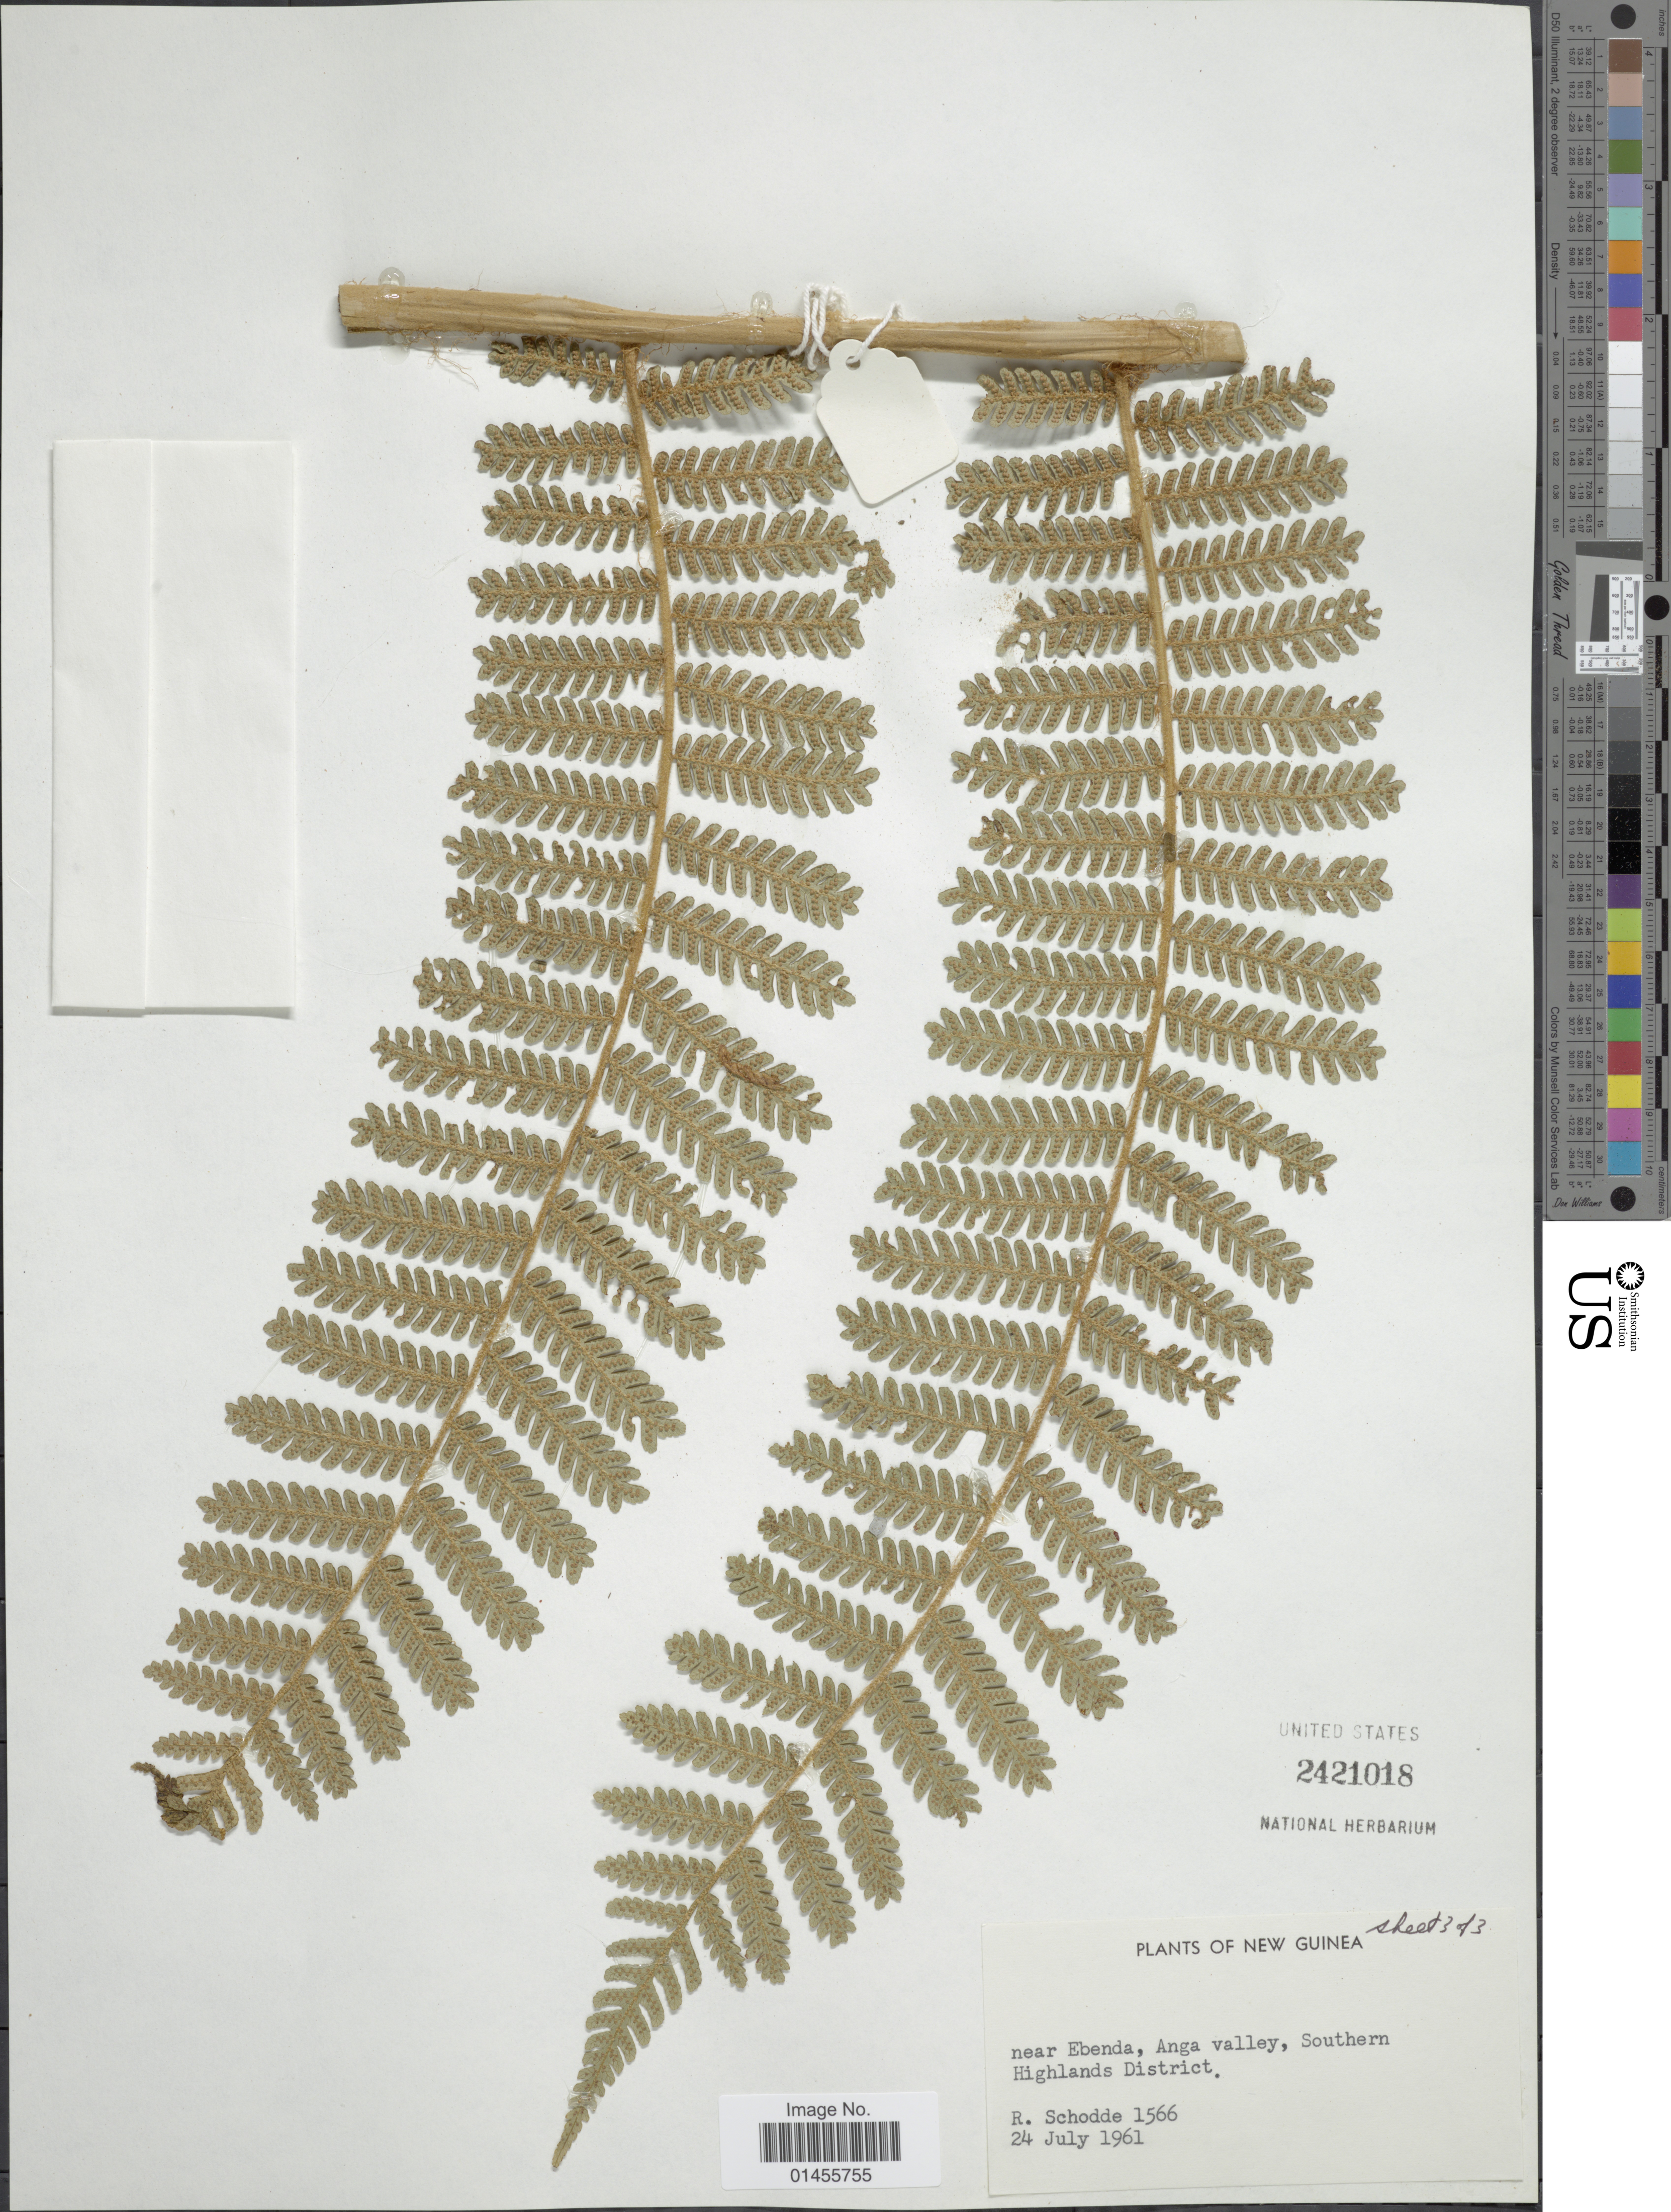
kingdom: Plantae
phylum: Tracheophyta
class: Polypodiopsida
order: Cyatheales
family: Cyatheaceae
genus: Alsophila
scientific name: Alsophila sp.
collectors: R. Schodde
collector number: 1566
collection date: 1961-07-24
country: Papua New Guinea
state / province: Southern Highlands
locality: New Guinea, near Ebenda, Anga valley, Southern Highlands District, Papua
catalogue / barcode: US 2421018